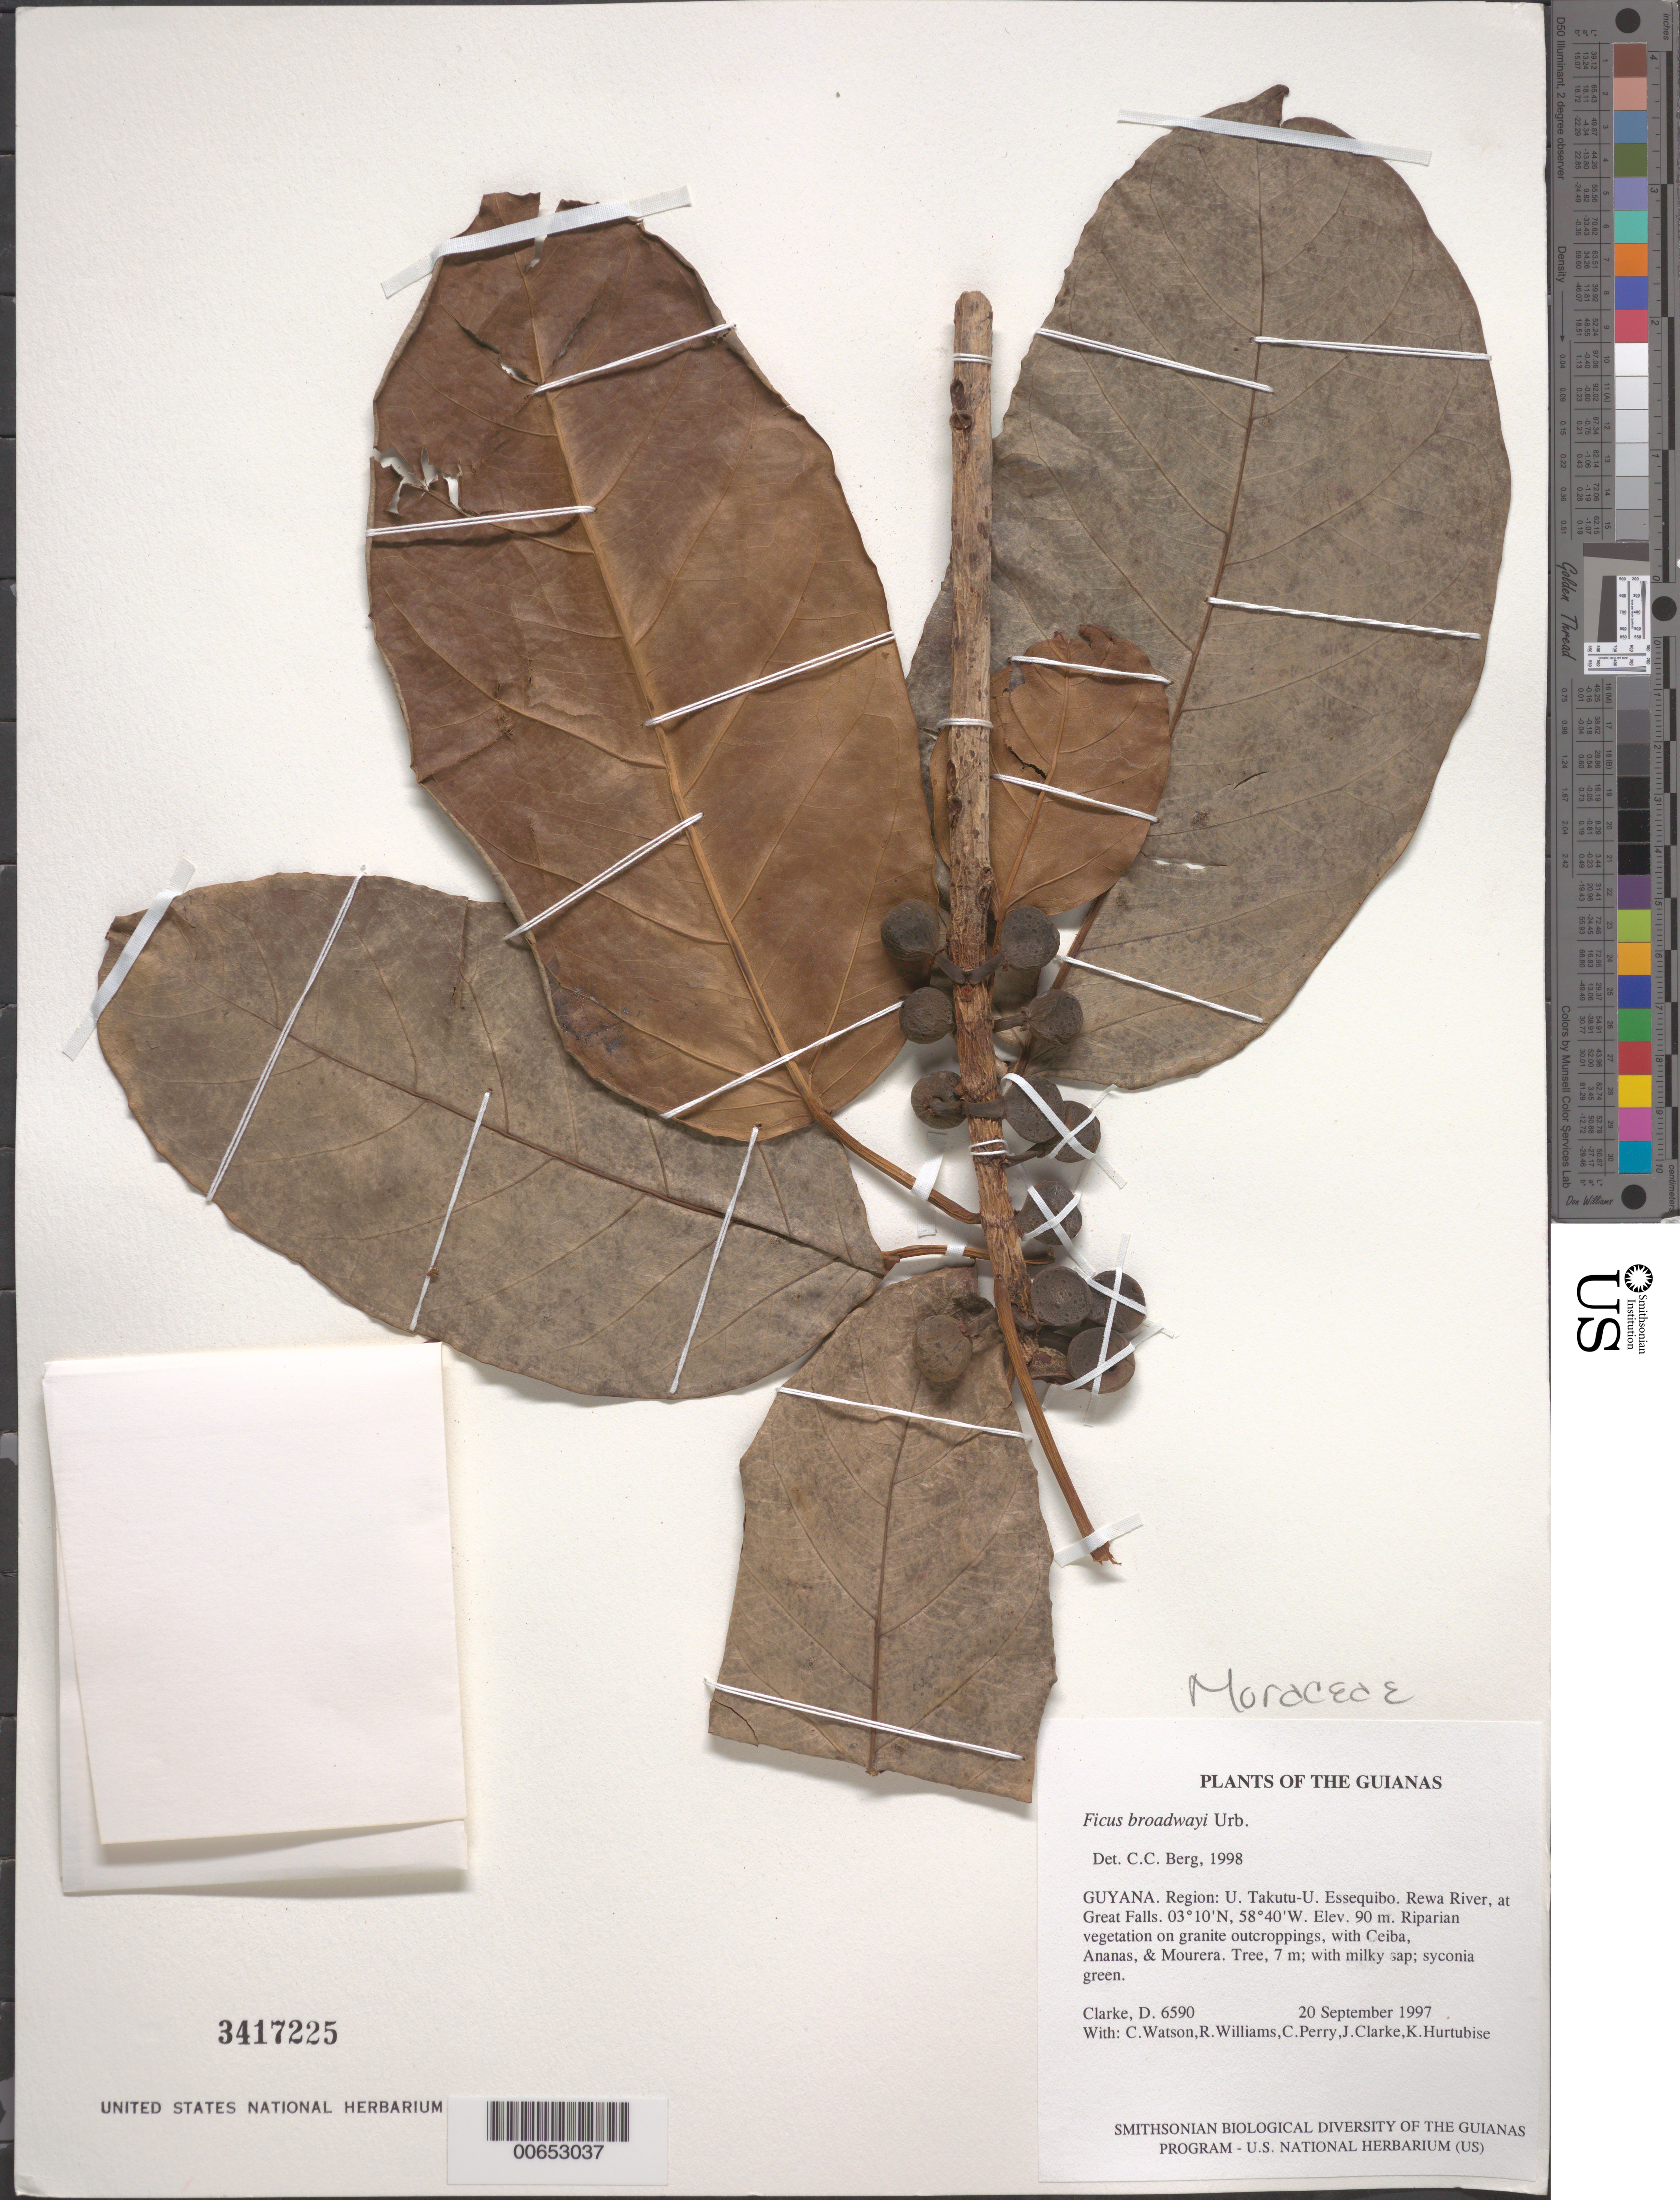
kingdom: Plantae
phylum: Tracheophyta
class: Magnoliopsida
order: Rosales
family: Moraceae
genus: Ficus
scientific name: Ficus broadwayi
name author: Urb.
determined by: Berg, C. C.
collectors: H. D. Clarke, C. Watson, R. Williams, C. Perry, J. Clarke & K. Hurtubise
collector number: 6590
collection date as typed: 20 September 1997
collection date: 1997-09-20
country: Guyana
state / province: U. Takutu-U. Essequibo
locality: Rewa River, at Great Falls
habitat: Riparian vegetation on granite outcroppings, with Ceiba, Ananas, & Mourera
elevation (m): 90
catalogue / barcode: US 3417225